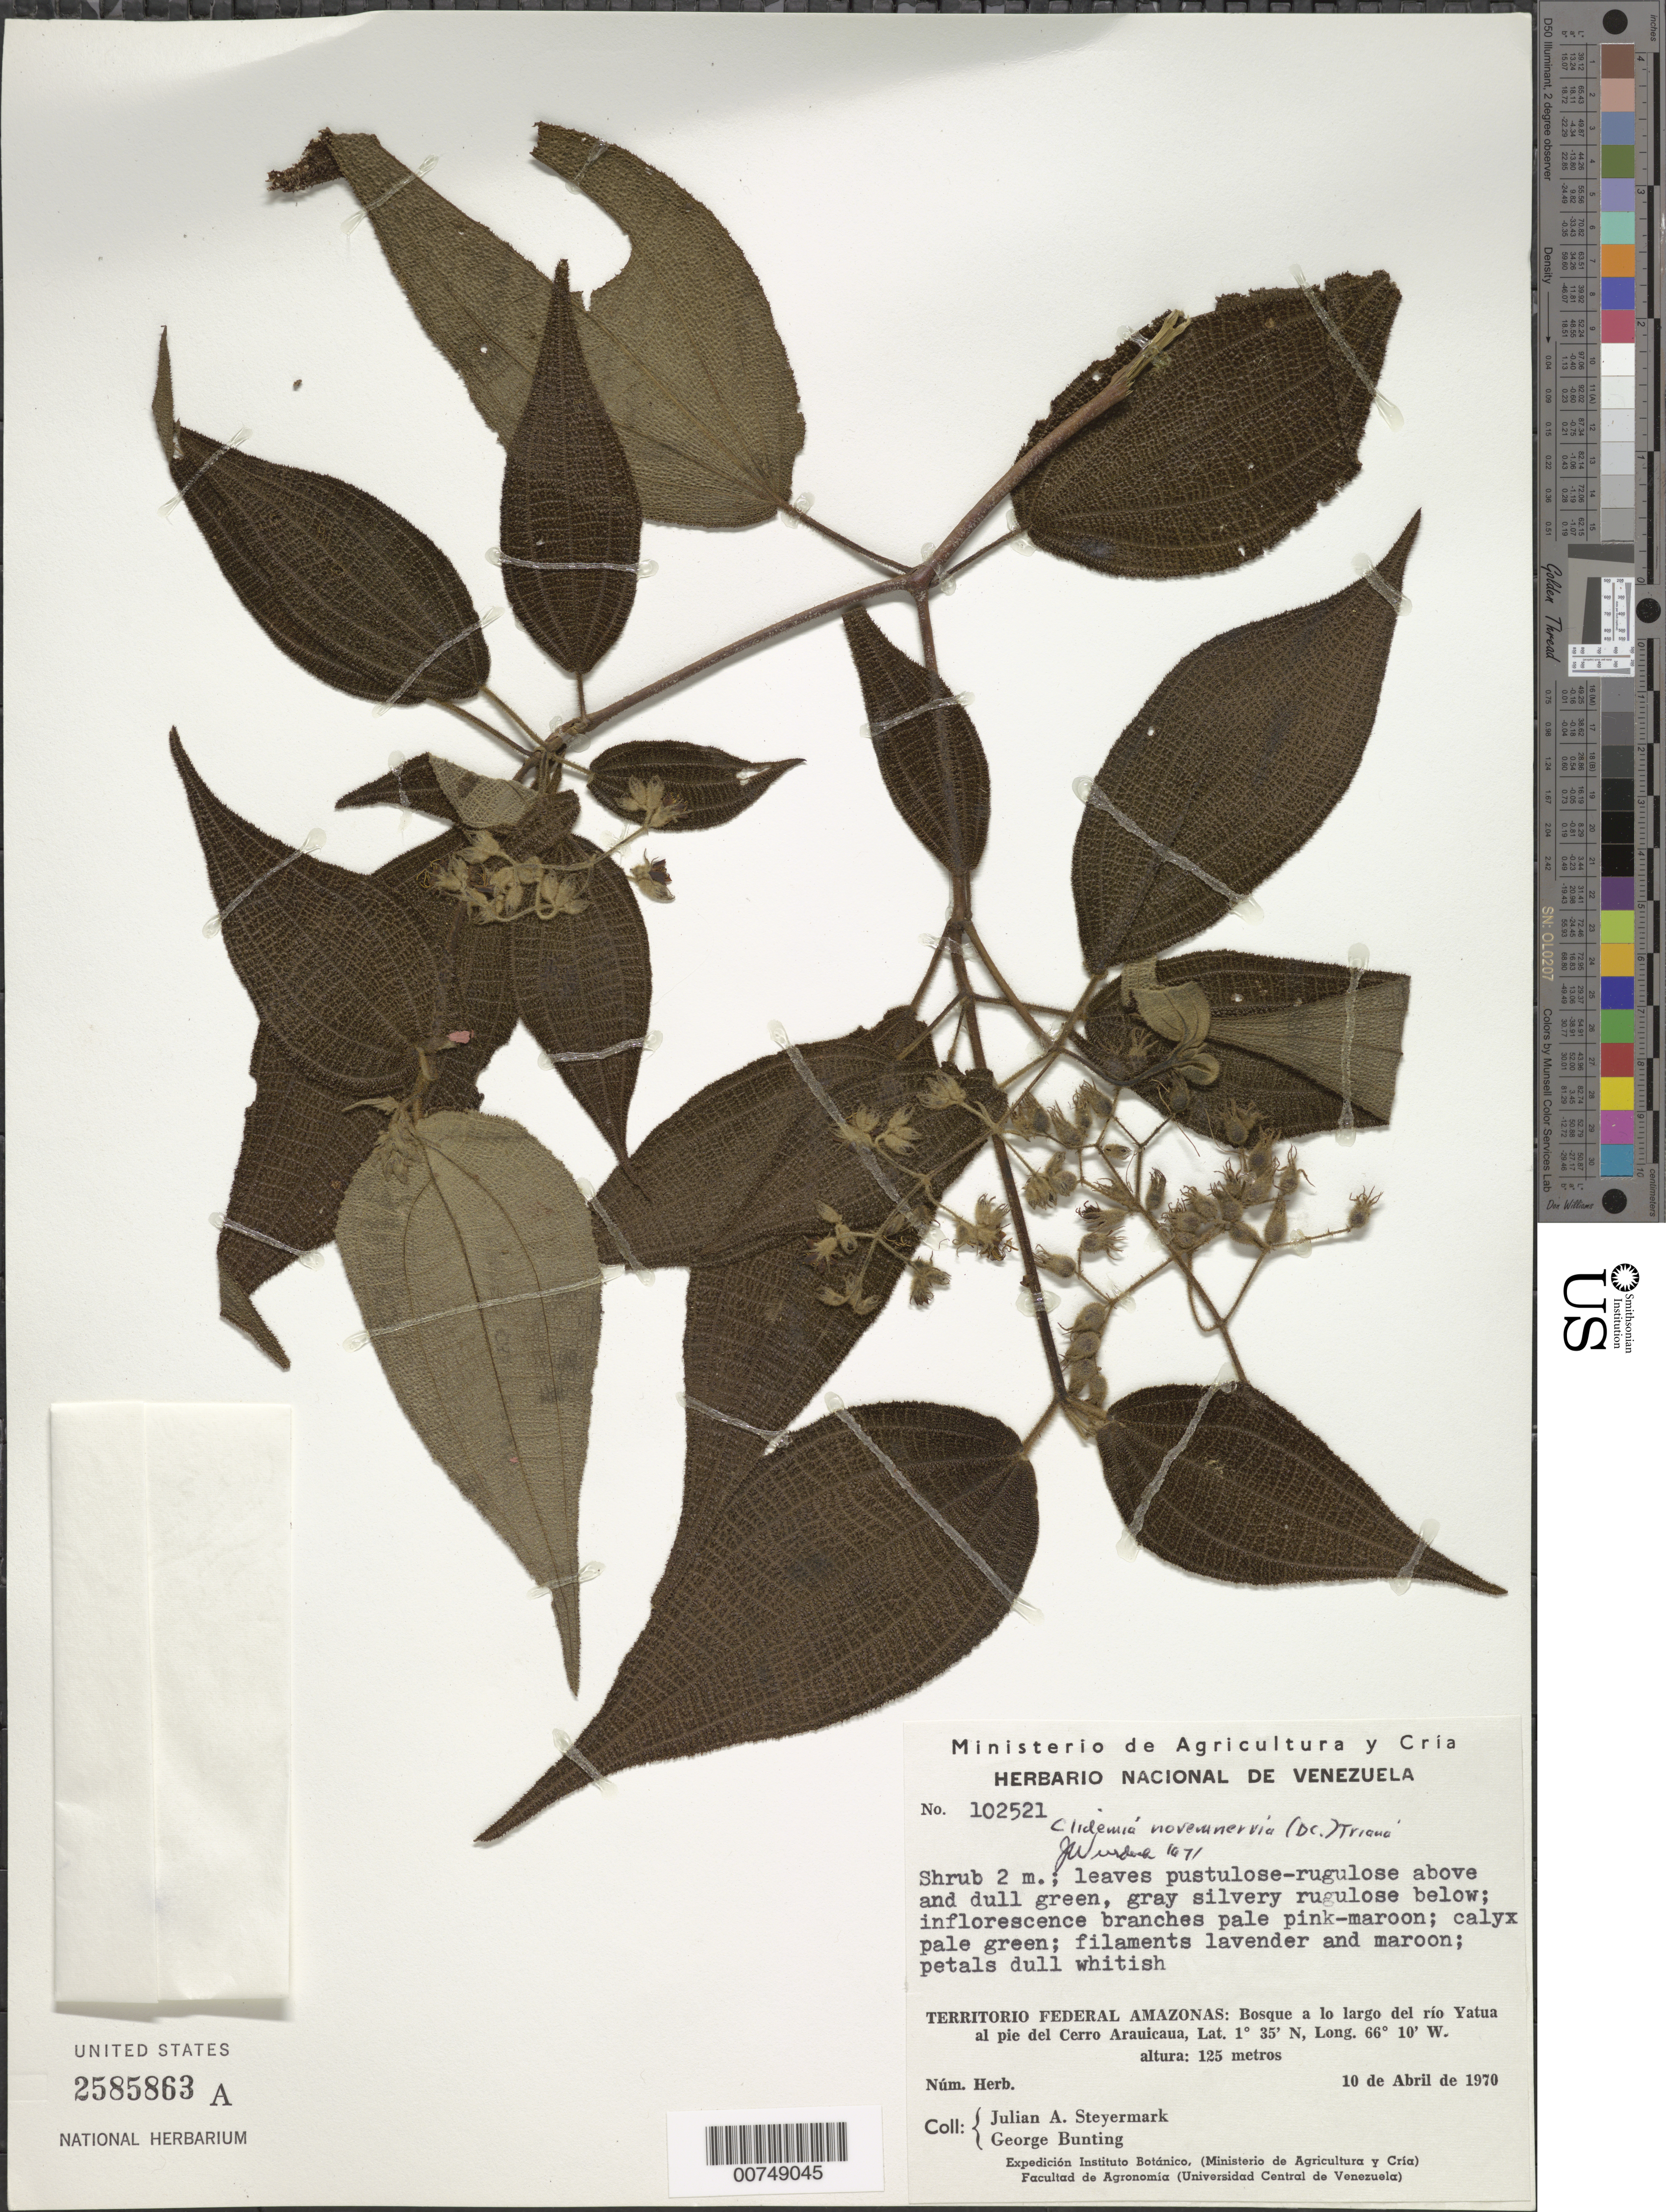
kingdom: Plantae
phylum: Tracheophyta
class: Magnoliopsida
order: Myrtales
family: Melastomataceae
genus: Clidemia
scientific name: Clidemia novemnervia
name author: (DC.) Triana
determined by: Wurdack, John J., (US), US (UNITED STATES)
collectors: J. Steyermark & G. S. Bunting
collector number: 102521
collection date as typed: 10-Apr-70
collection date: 1970-04-10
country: Venezuela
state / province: Amazonas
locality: Río Yatua al pie del Cerro Arauicaua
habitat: Forest along river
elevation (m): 125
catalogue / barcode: US 2585863A